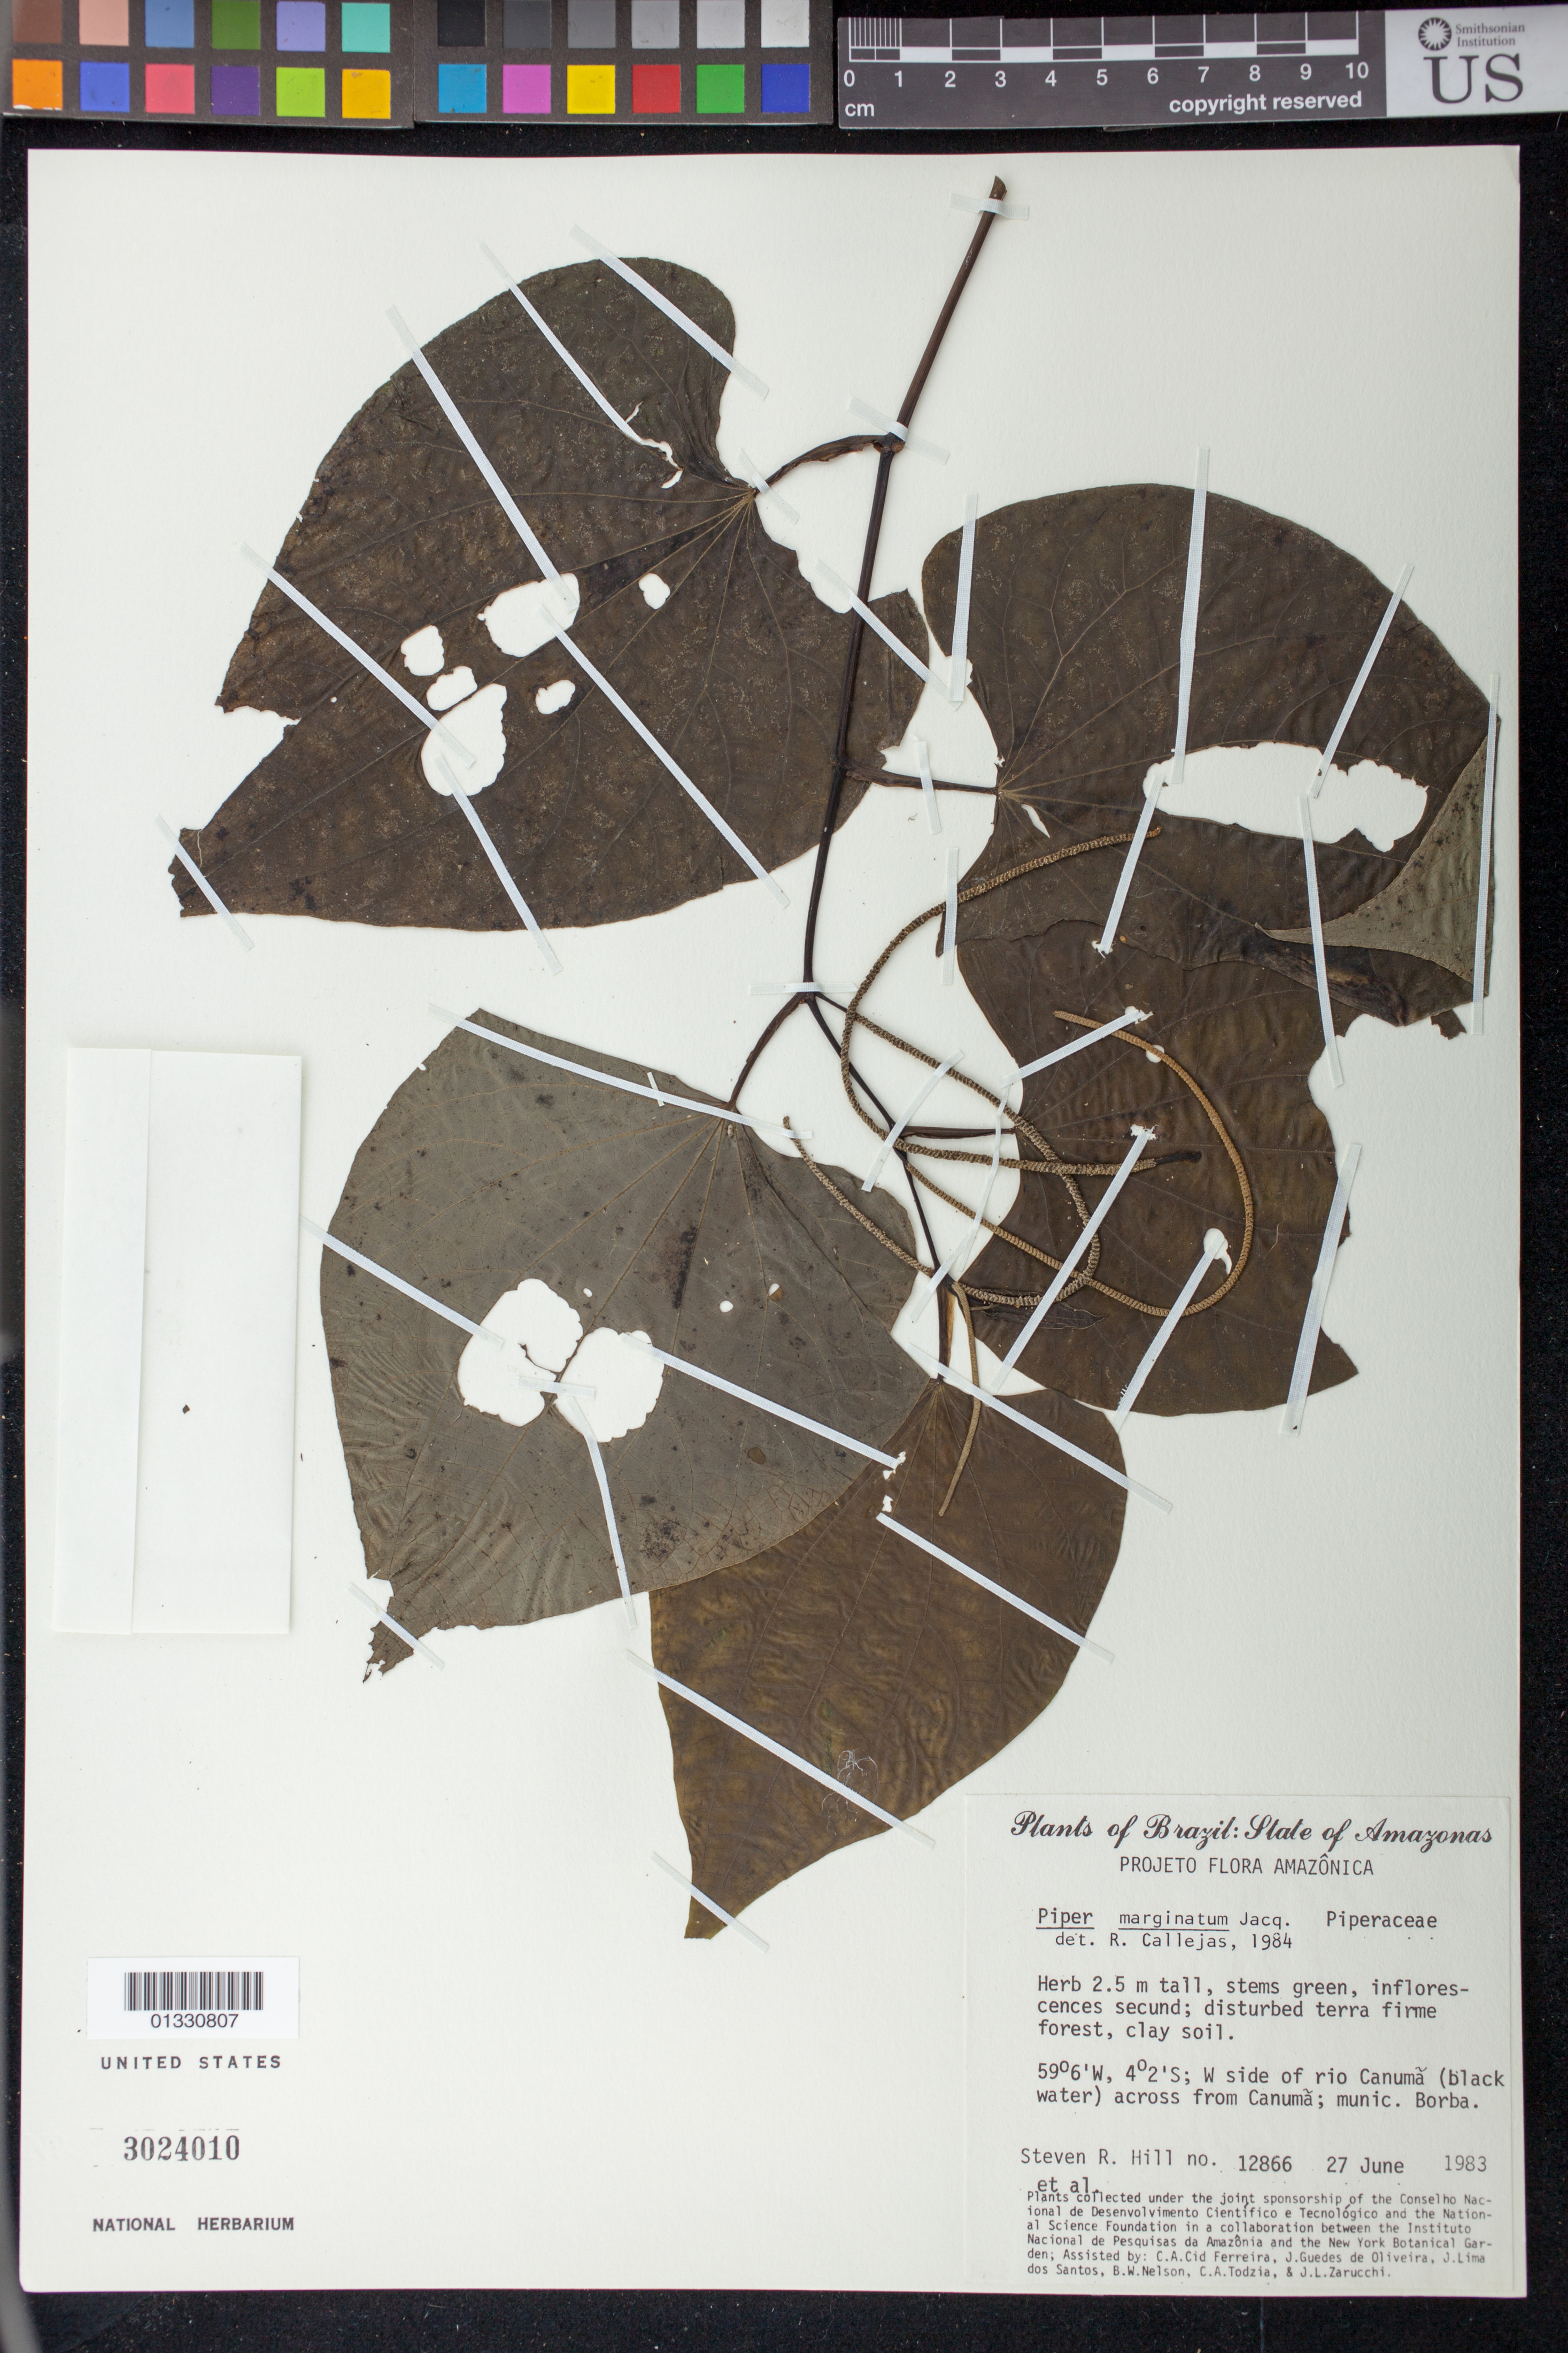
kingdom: Plantae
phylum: Tracheophyta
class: Magnoliopsida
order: Piperales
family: Piperaceae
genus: Piper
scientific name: Piper marginatum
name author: Jacq.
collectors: S. R. Hill et al.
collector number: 12866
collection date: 1983-06-27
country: Brazil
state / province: Amazonas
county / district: Borba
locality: W side of rio Canumã (black water) across from Canumã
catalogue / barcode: US 3024010